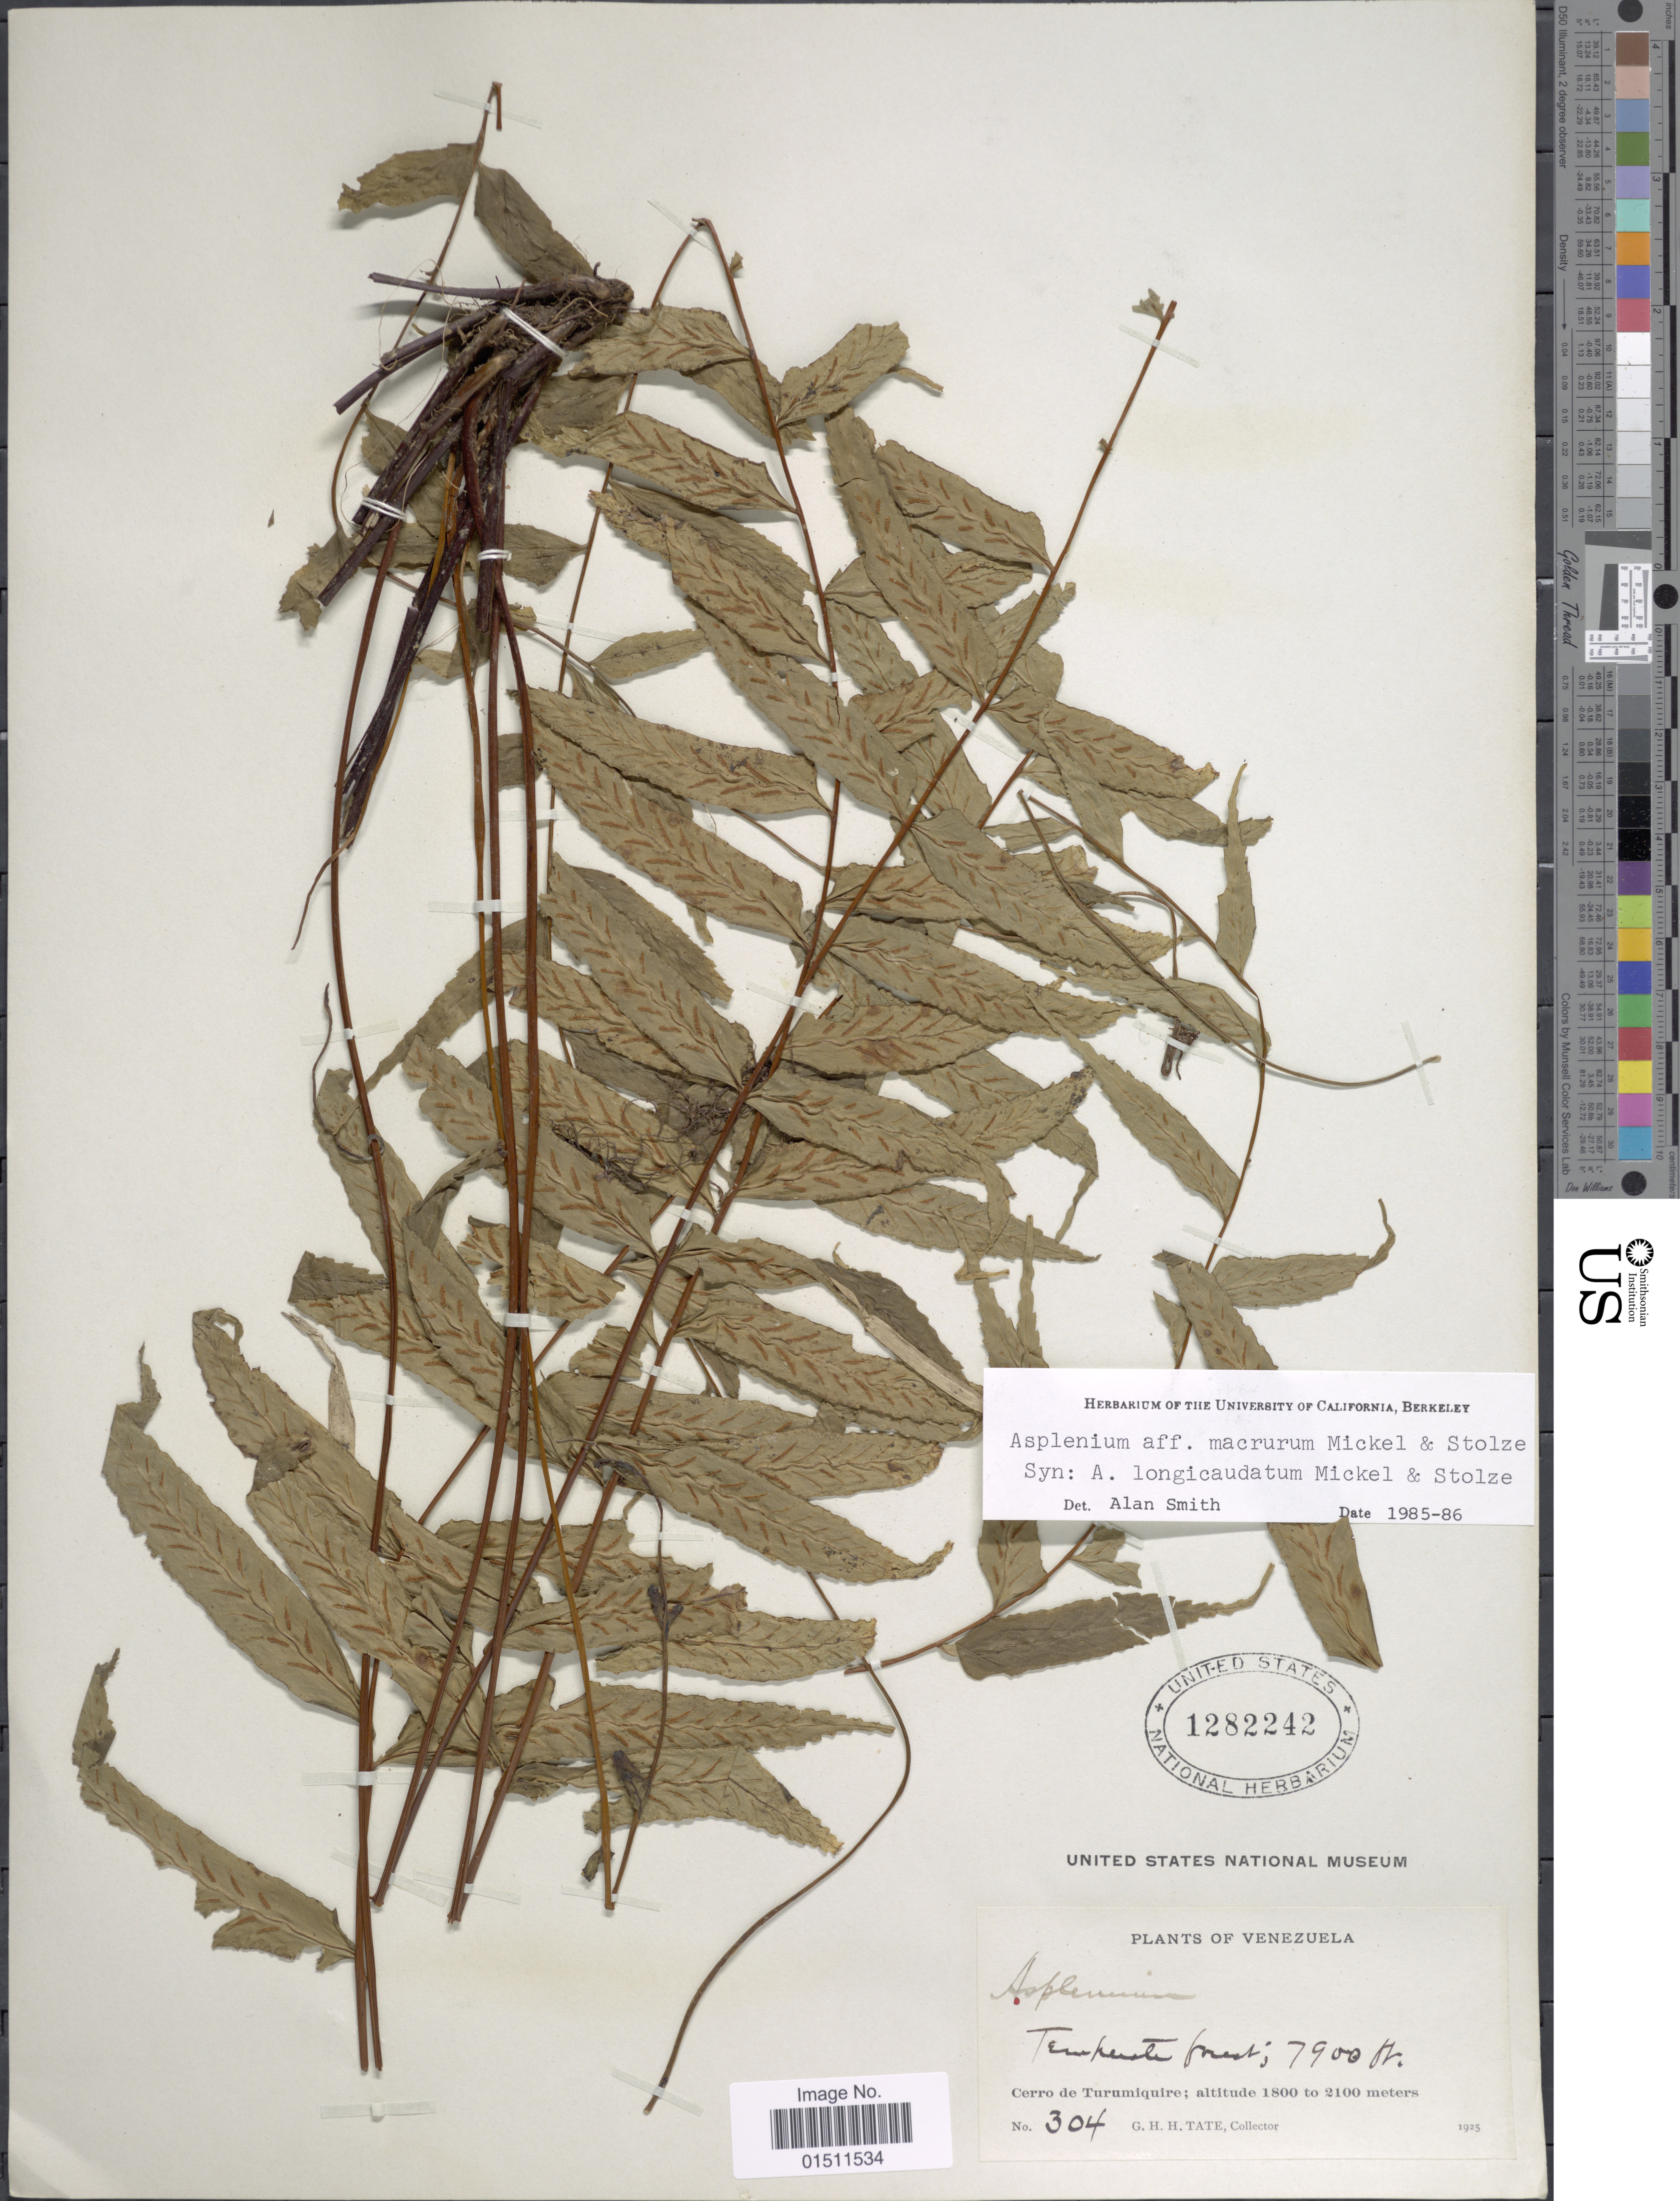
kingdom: Plantae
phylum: Tracheophyta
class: Polypodiopsida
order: Polypodiales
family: Aspleniaceae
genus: Asplenium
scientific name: Asplenium macrurum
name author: Mickel & Stolze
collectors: G. H. H.Tate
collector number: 304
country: Venezuela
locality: Cerro de Turumiquire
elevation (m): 2408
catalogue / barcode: US 1282242